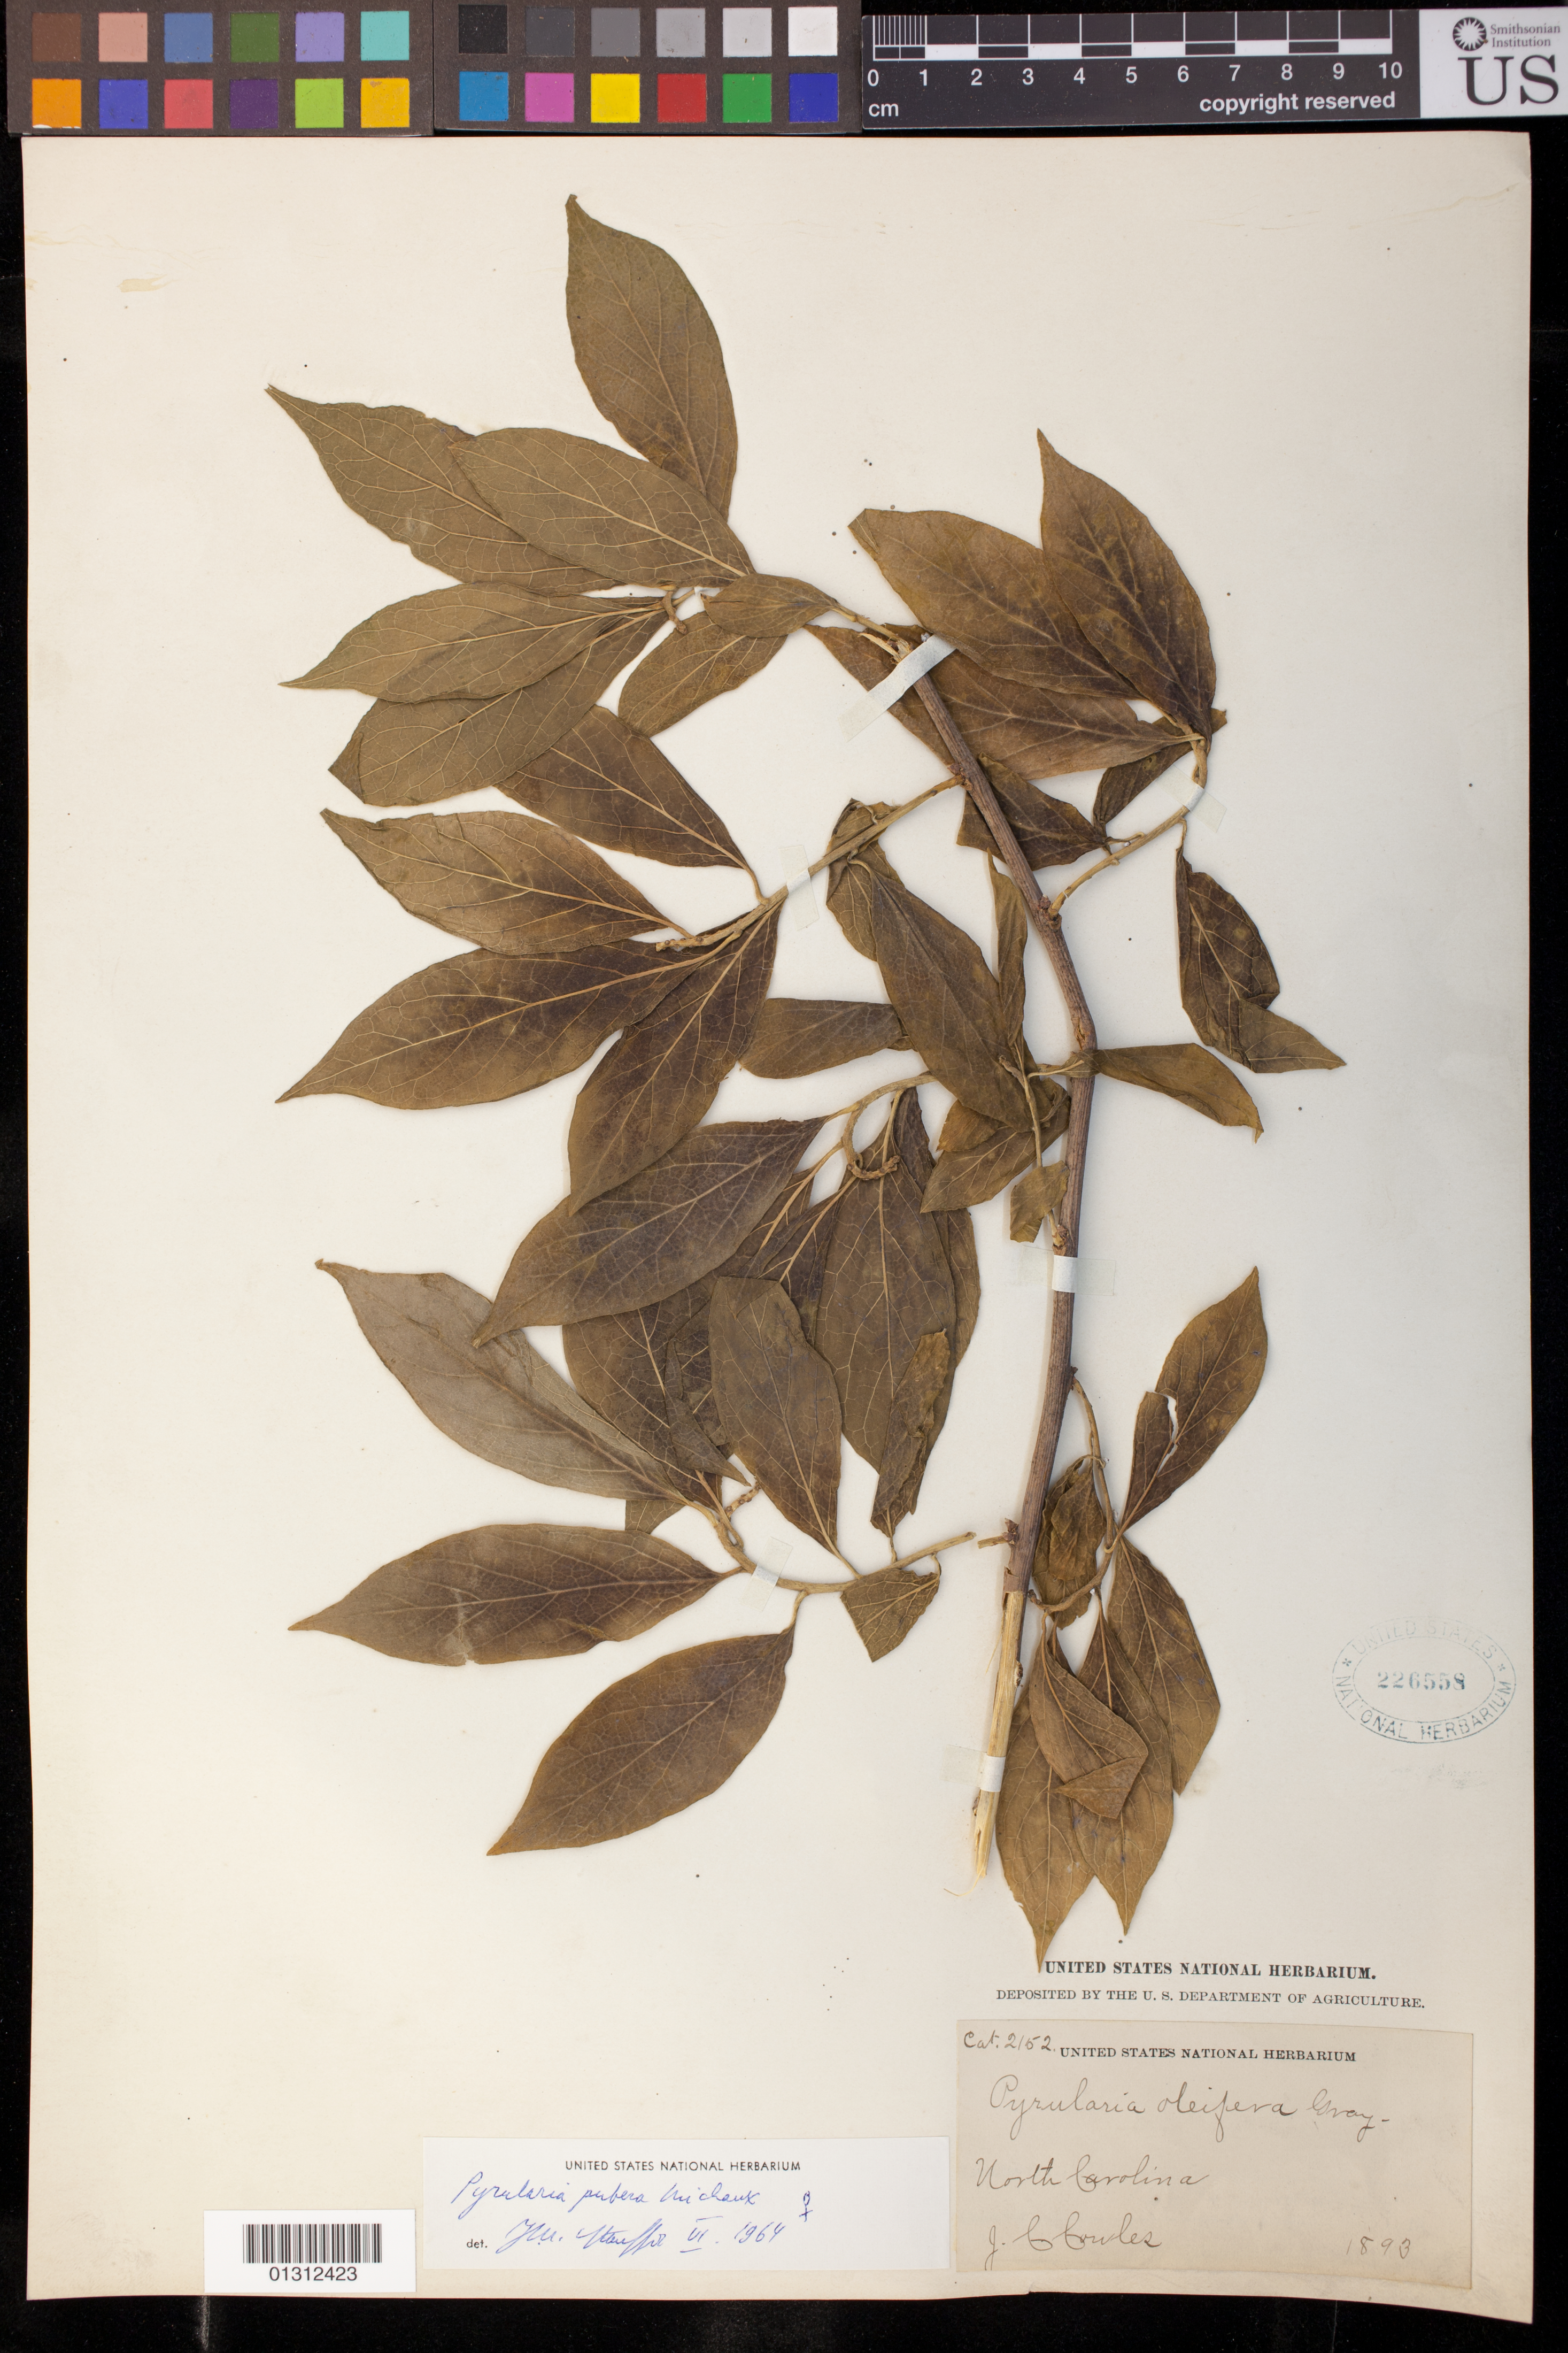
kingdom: Plantae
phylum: Tracheophyta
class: Magnoliopsida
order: Santalales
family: Cervantesiaceae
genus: Pyrularia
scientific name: Pyrularia pubera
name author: Michx.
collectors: J. Cowles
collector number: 2152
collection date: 1893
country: United States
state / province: North Carolina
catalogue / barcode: US 226558